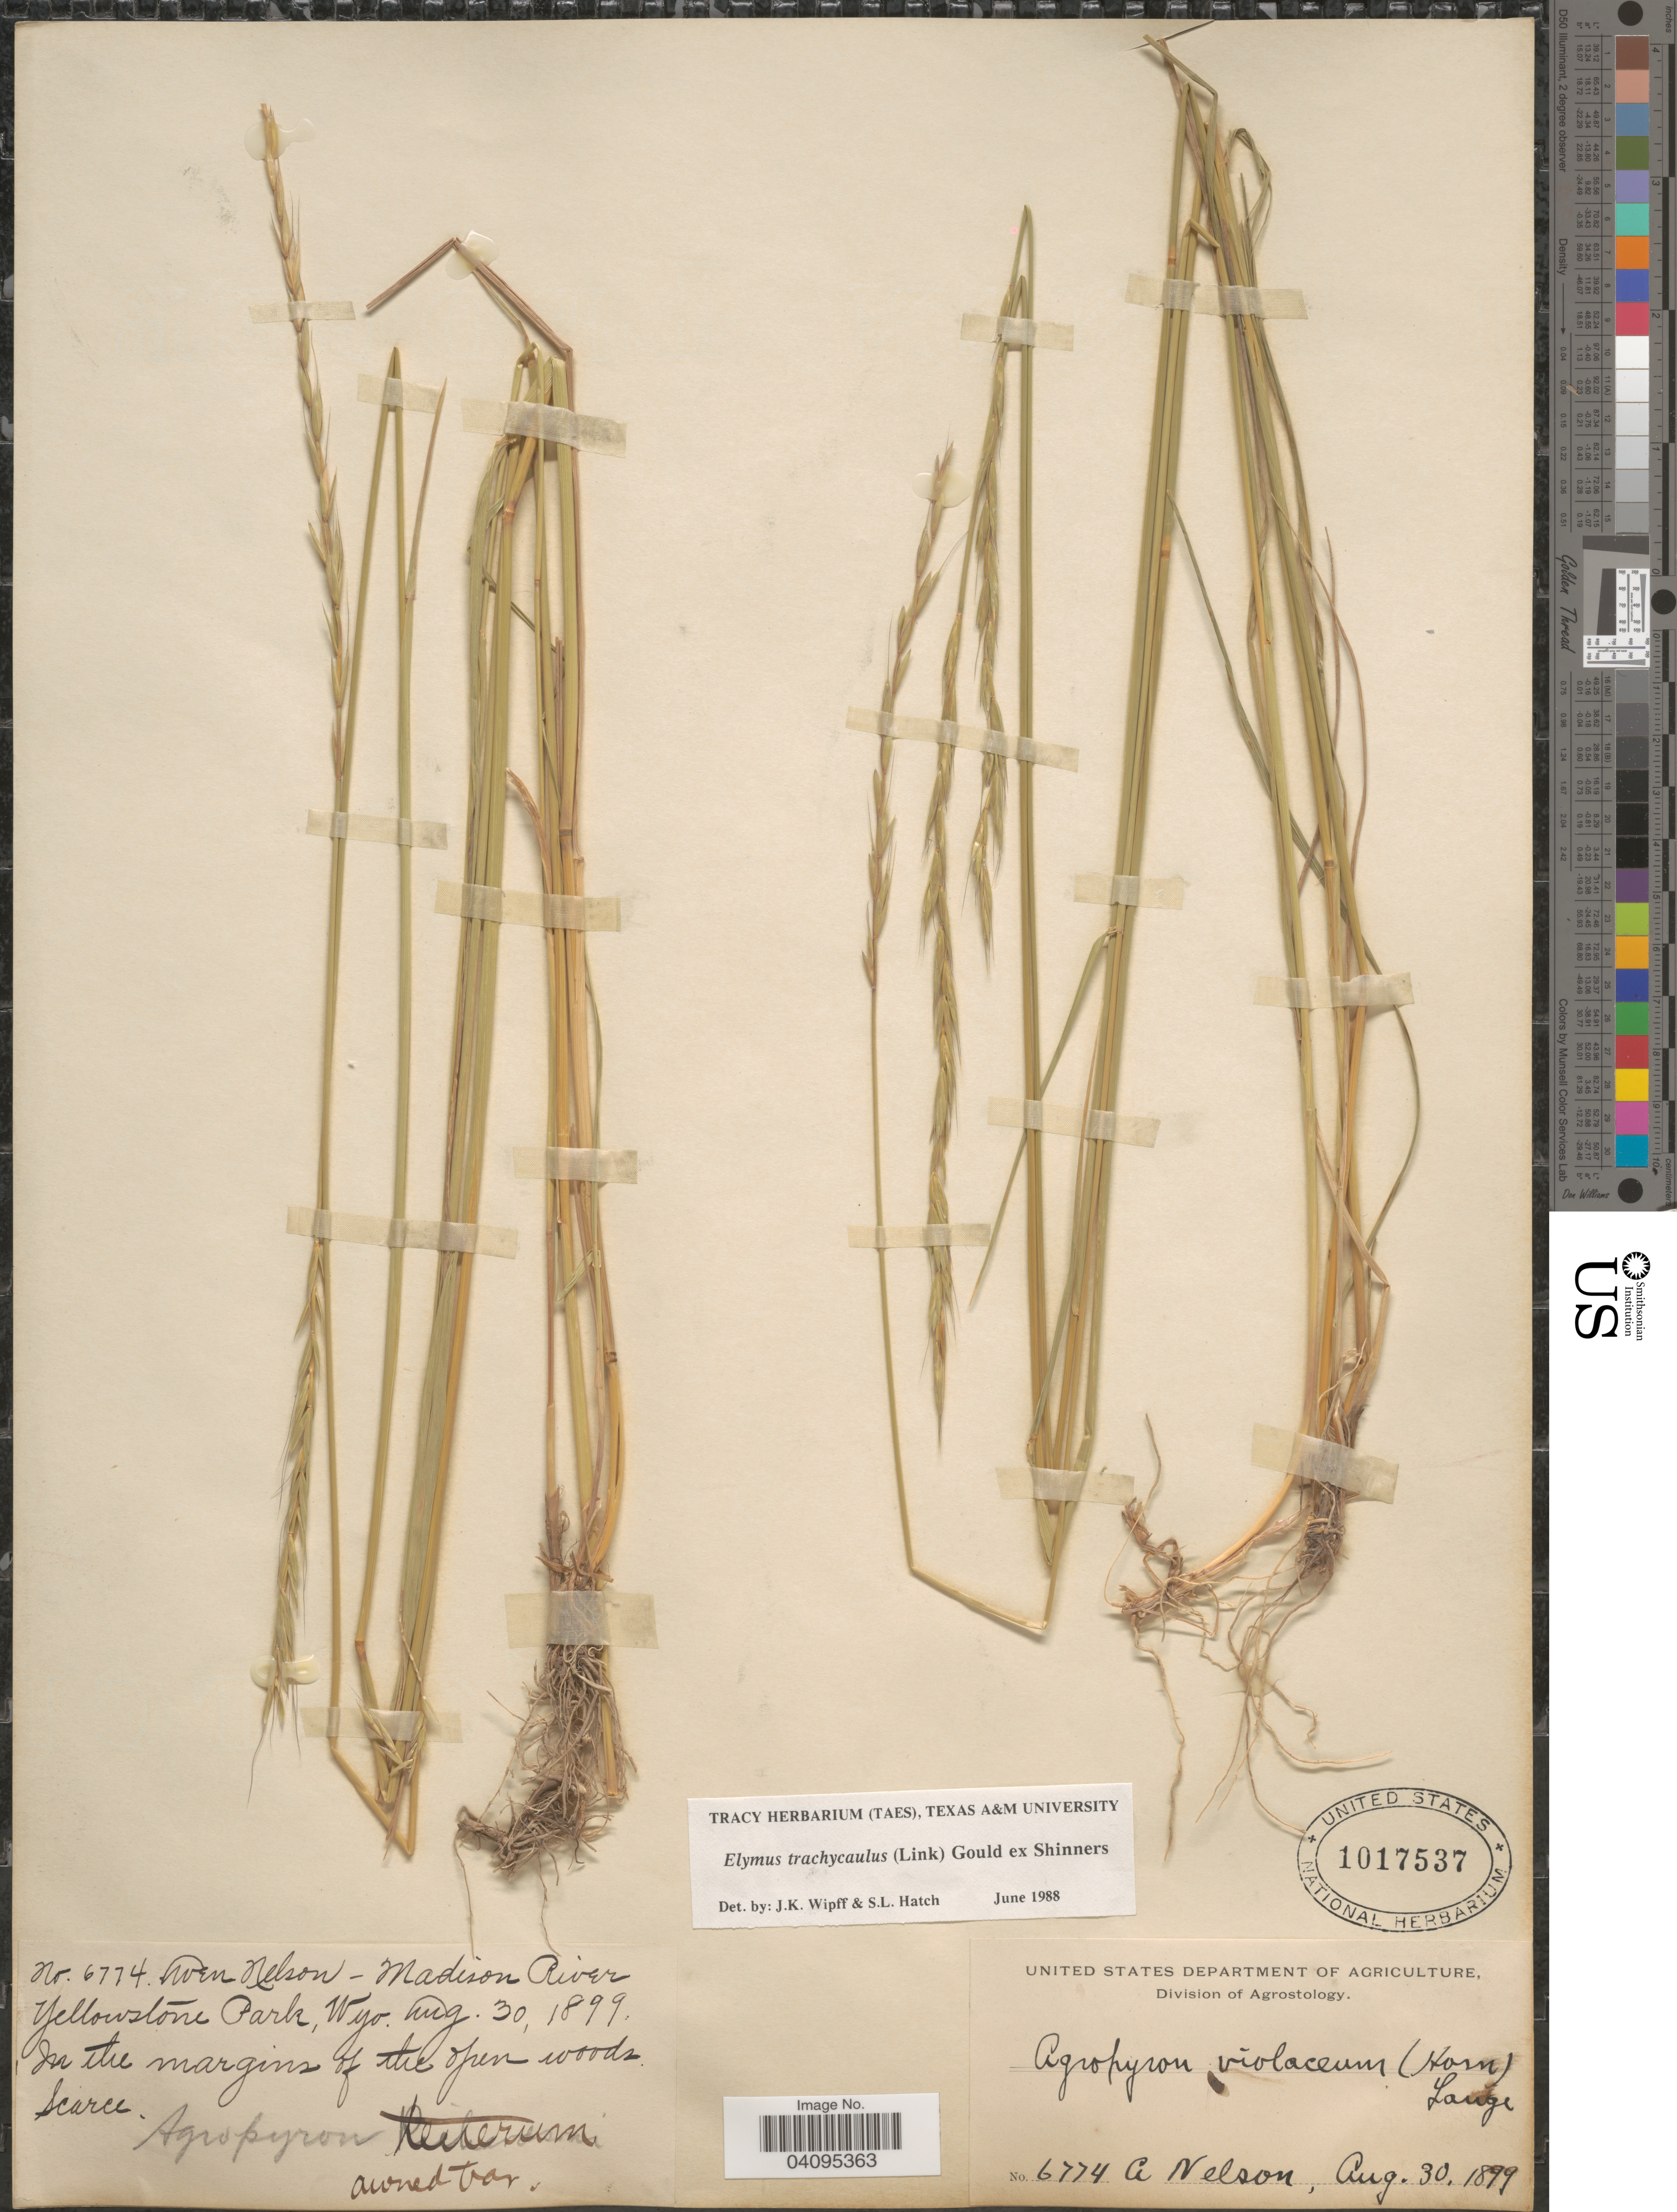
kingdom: Plantae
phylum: Tracheophyta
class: Liliopsida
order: Poales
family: Poaceae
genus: Elymus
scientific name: Elymus trachycaulus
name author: (Link) Gould ex Shinners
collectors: A. Nelson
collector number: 6774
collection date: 1899-08-30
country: United States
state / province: Wyoming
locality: Madison River. Yellowstone Park. In the margins of the open woods.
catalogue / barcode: US 1017537